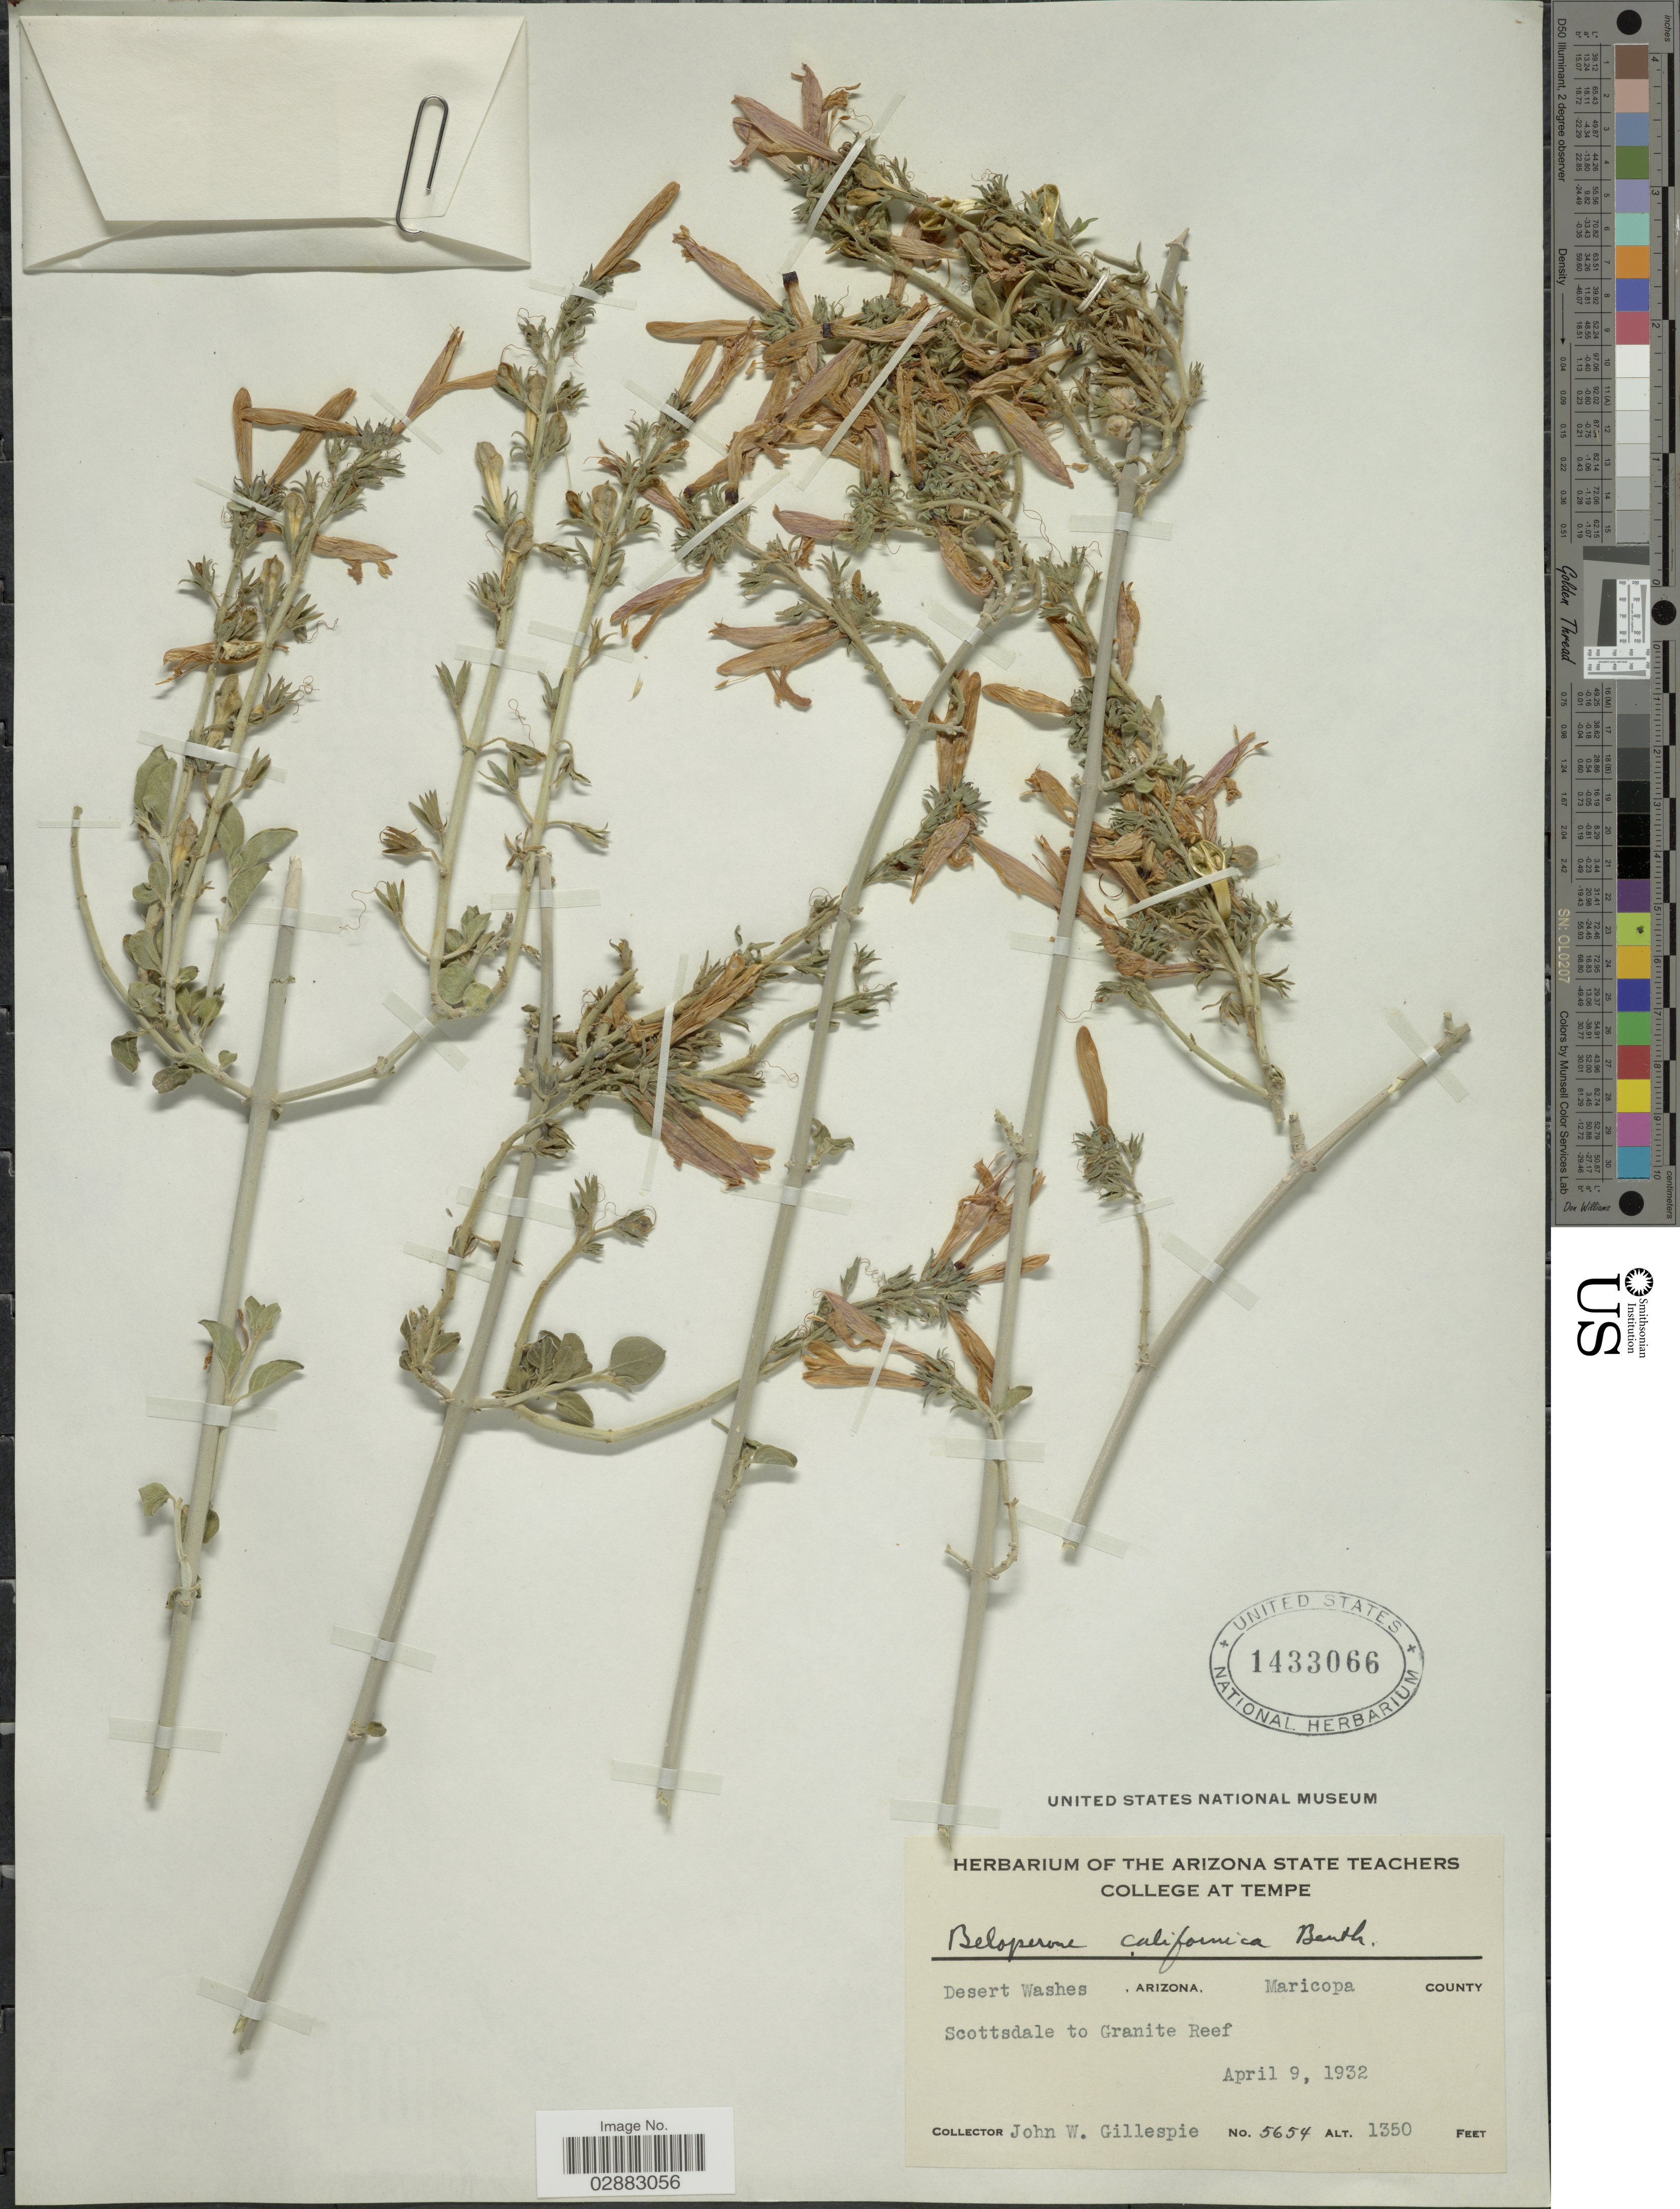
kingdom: Plantae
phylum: Tracheophyta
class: Magnoliopsida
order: Lamiales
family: Acanthaceae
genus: Beloperone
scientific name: Beloperone californica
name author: Benth.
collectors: J. W. Gillespie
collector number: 5654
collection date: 1932-04-09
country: United States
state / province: Arizona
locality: Desert Washes, Maricopa County. Scottsdale to Granite Reef.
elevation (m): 411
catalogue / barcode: US 1433066